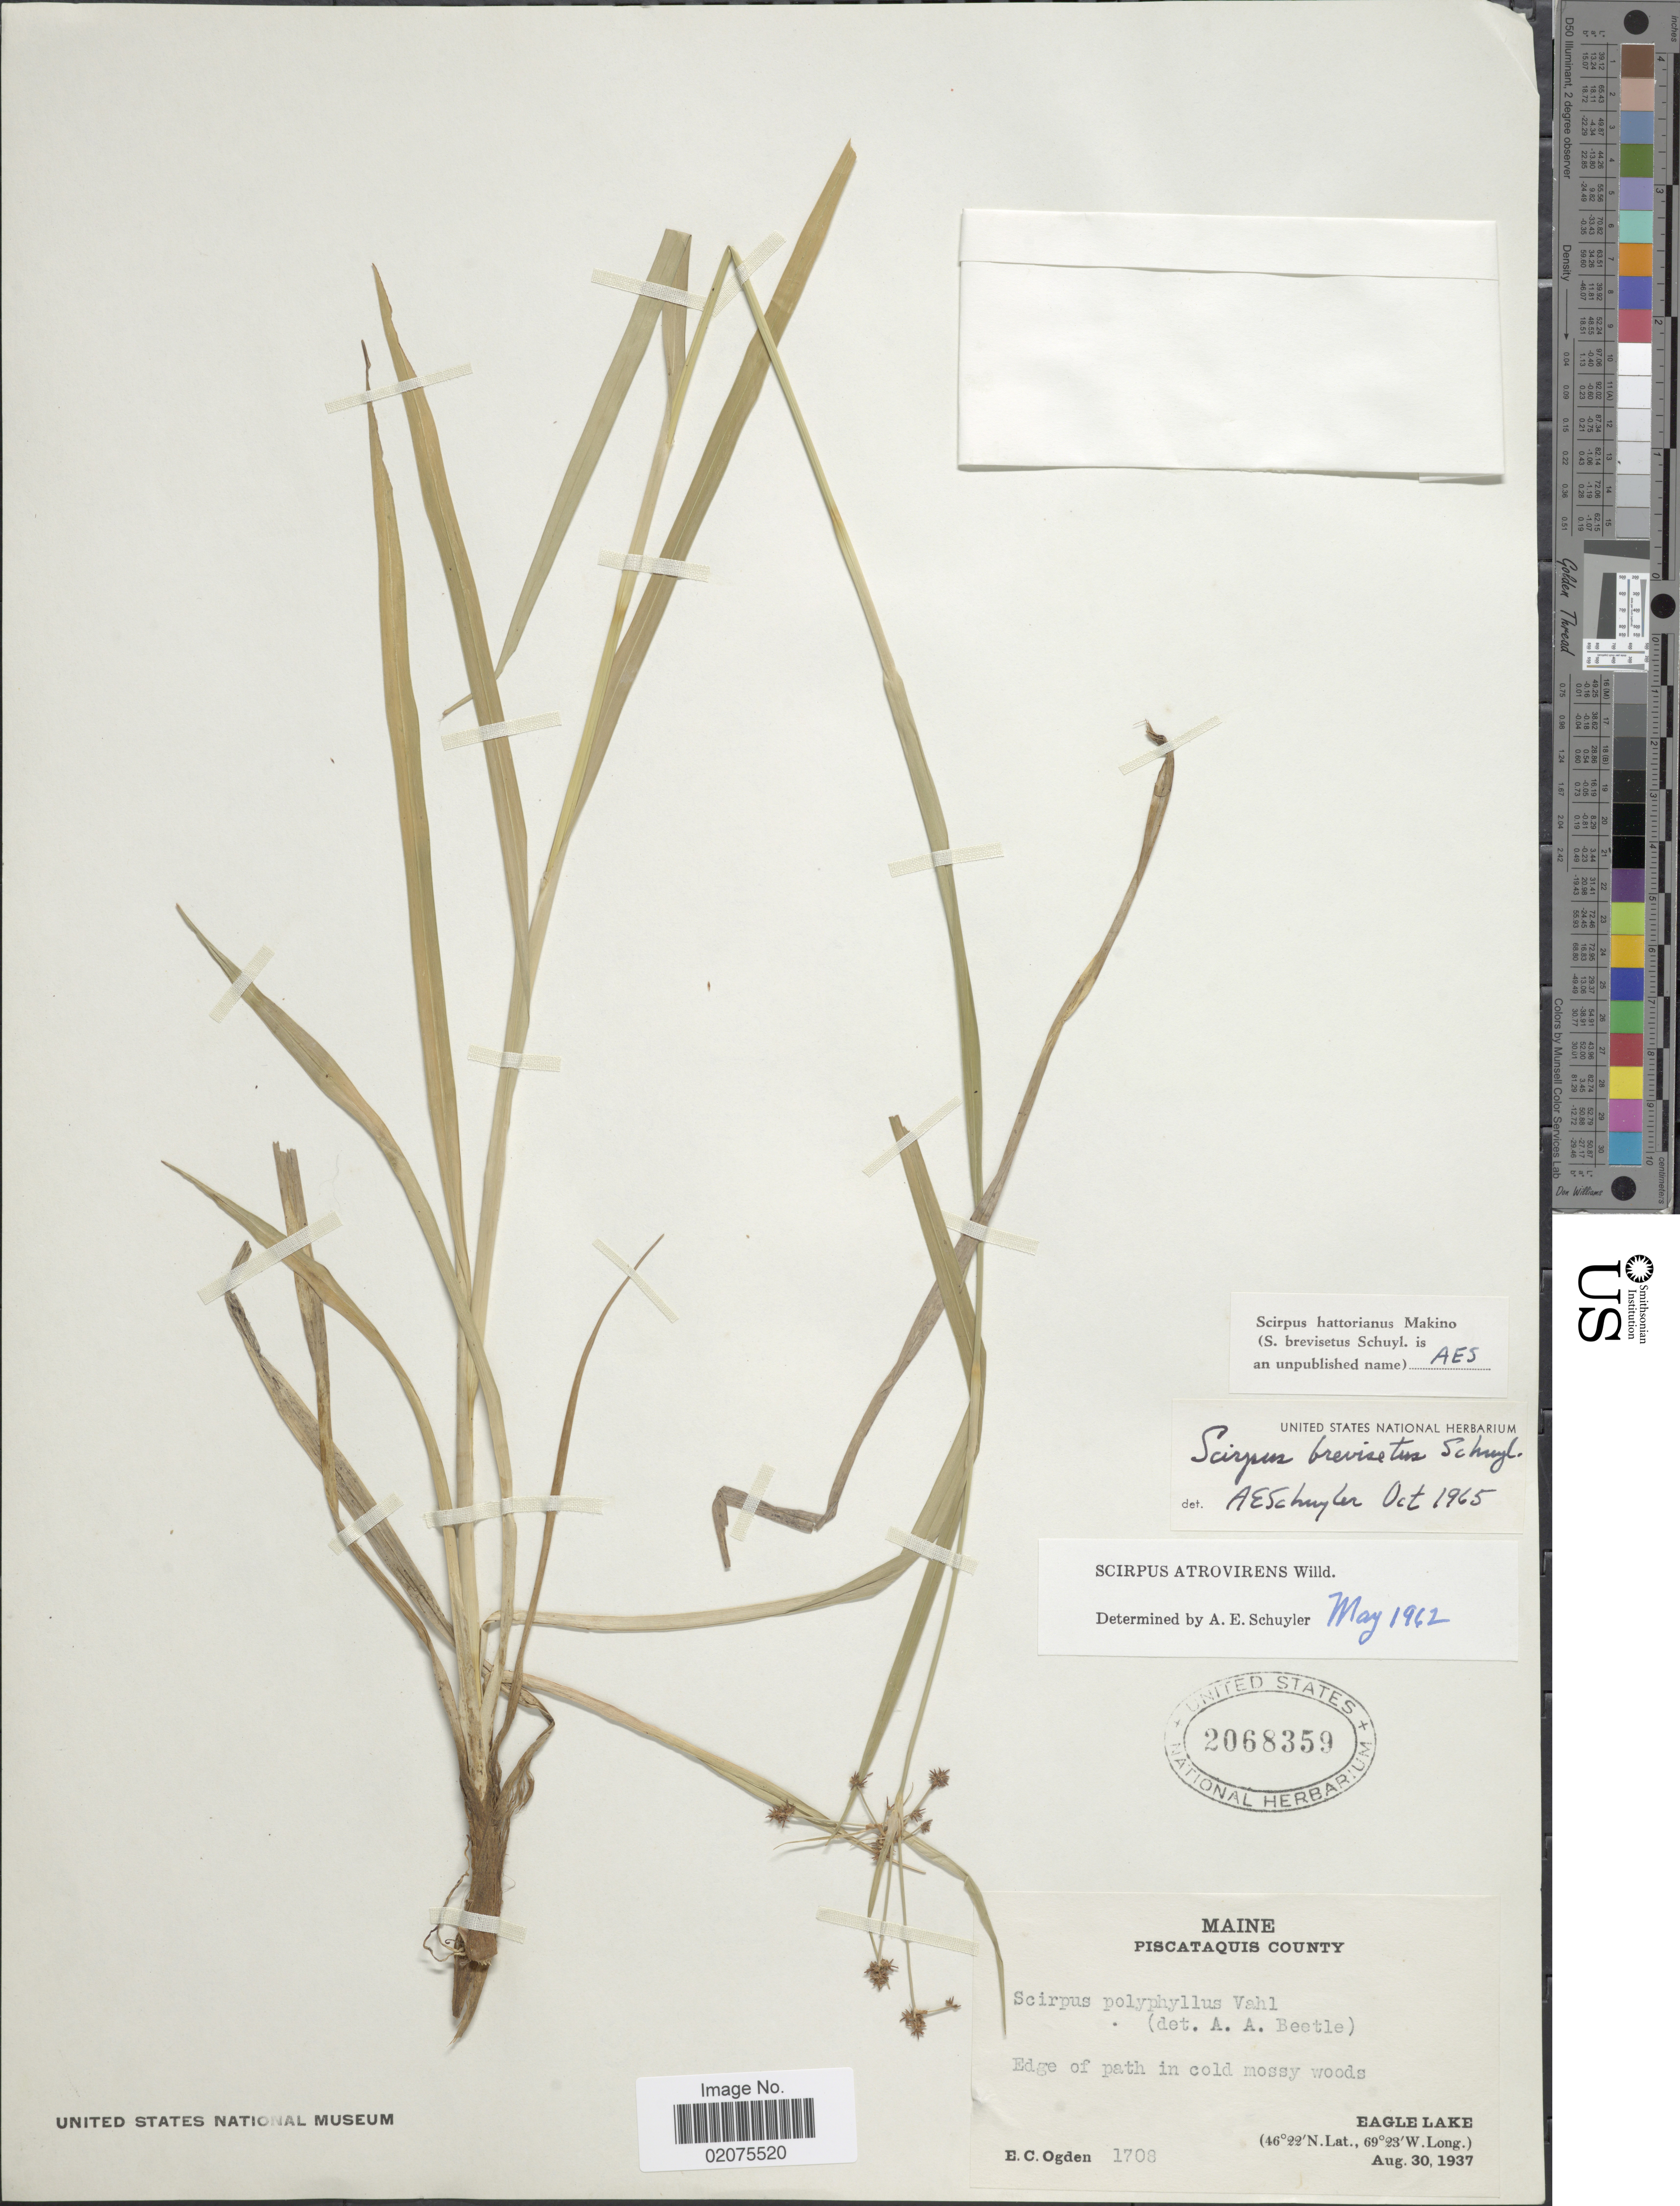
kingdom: Plantae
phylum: Tracheophyta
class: Liliopsida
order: Poales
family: Cyperaceae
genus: Scirpus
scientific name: Scirpus hattorianus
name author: Makino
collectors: E. Ogden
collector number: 1708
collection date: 1937-08-30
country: United States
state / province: Maine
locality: Piscataquis County. Edge of path in cold mossy woods. Eagle Lake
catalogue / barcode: US 2068359